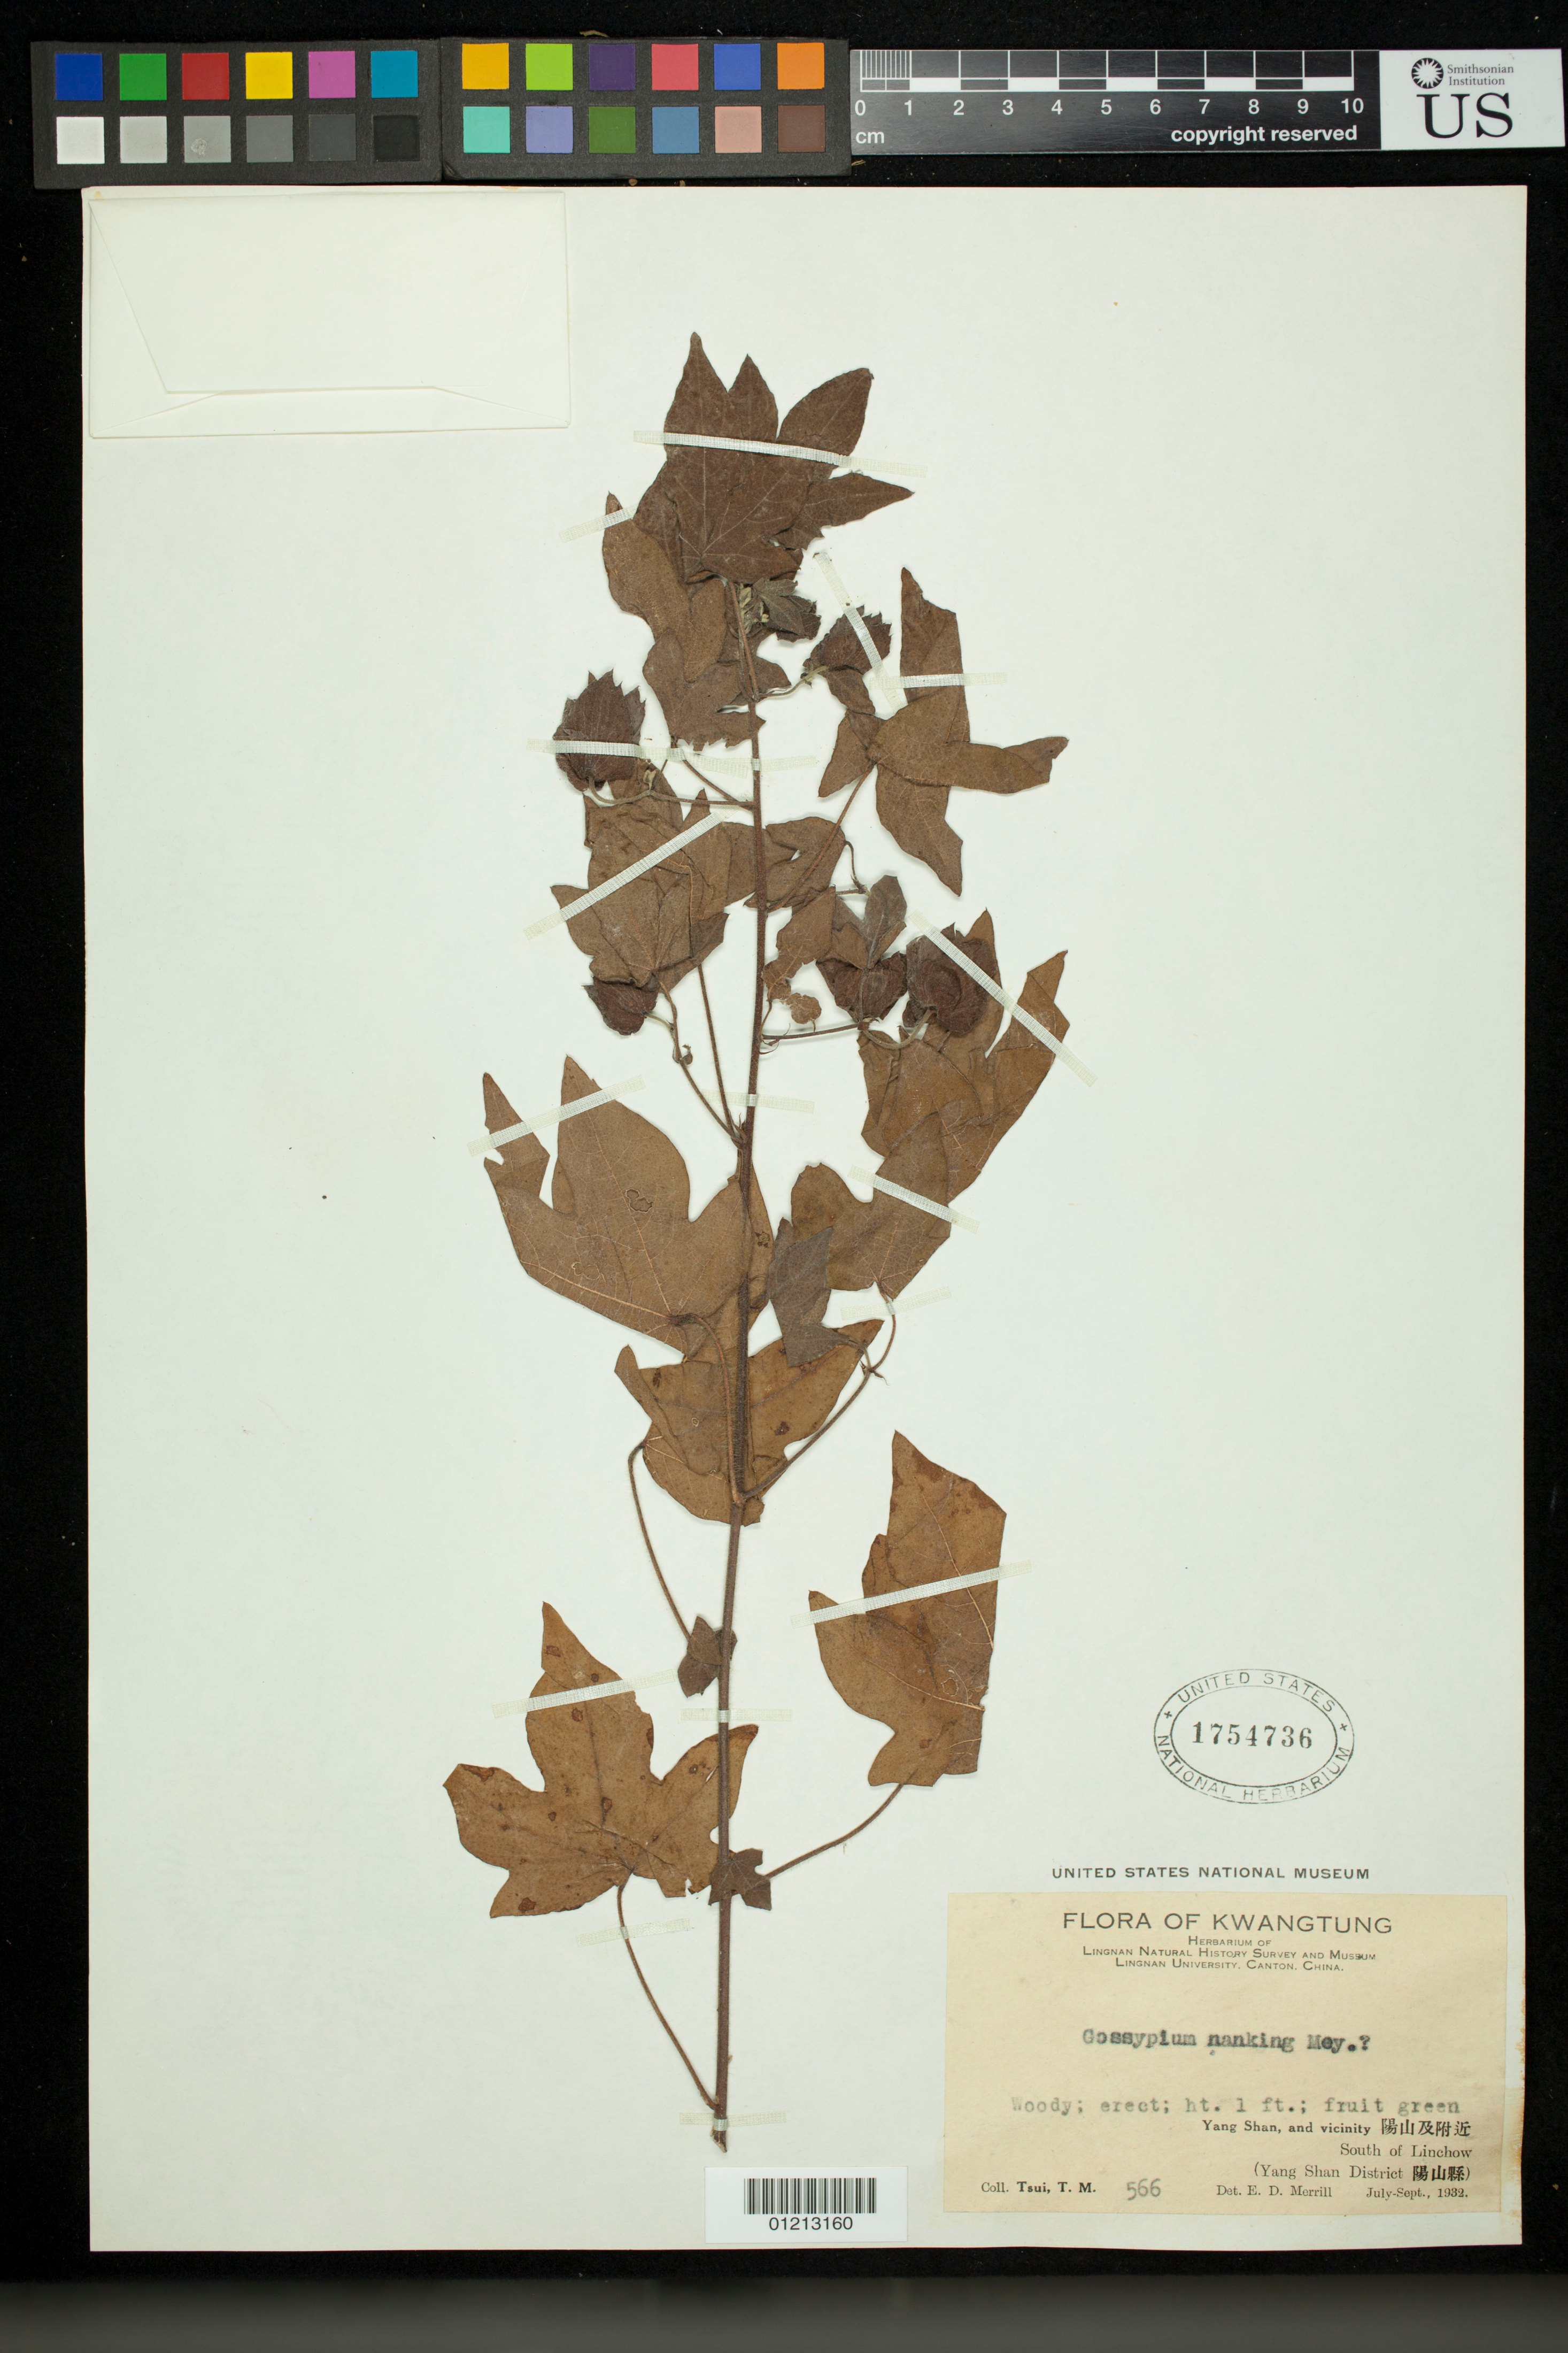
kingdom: Plantae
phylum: Tracheophyta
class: Magnoliopsida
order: Malvales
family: Malvaceae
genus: Gossypium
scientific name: Gossypium arboreum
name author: L.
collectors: T. Tsui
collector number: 566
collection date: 1932-07/1932-09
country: China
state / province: Guangdong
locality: Yang Shan and vicinity. South of Linchow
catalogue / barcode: US 1754736